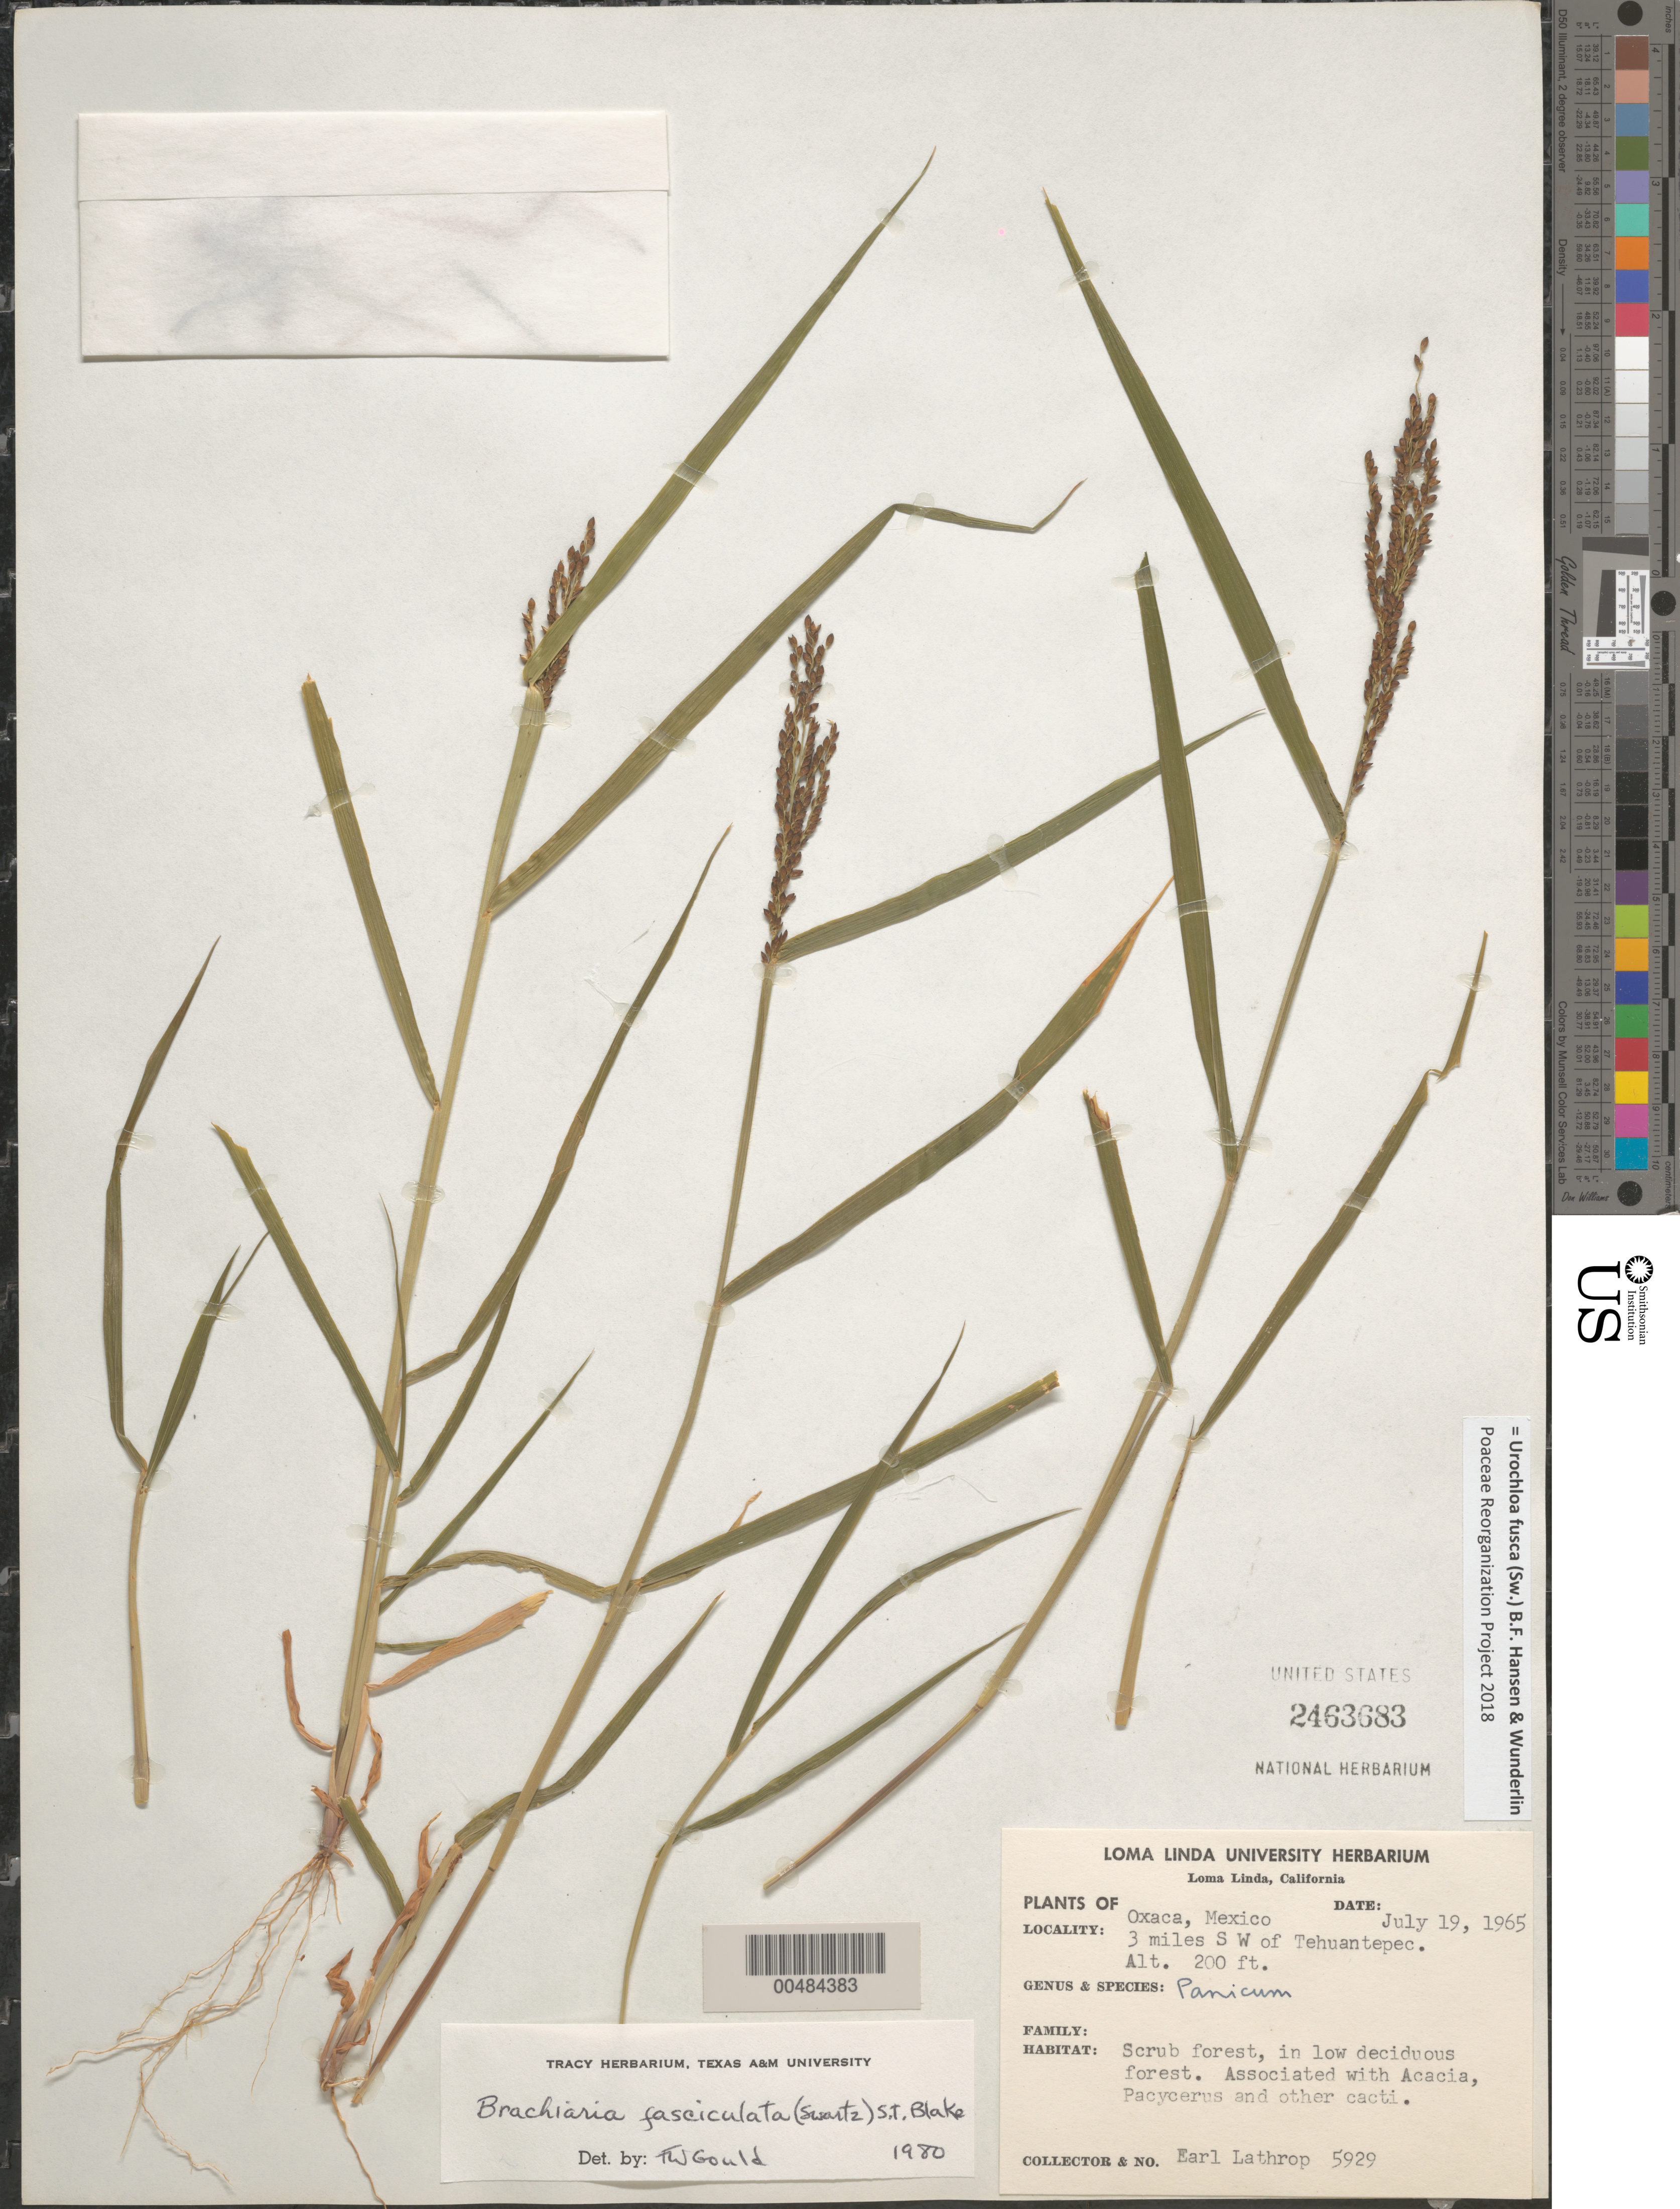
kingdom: Plantae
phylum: Tracheophyta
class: Liliopsida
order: Poales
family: Poaceae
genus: Brachiaria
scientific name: Brachiaria fasciculata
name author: (Sw.) Parodi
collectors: E. W. Lathrop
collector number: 5929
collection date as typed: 19 Jul 1965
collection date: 1965-07-19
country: Mexico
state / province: Oaxaca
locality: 3 mi SW of Tehuantepec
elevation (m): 61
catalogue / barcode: US 2463683